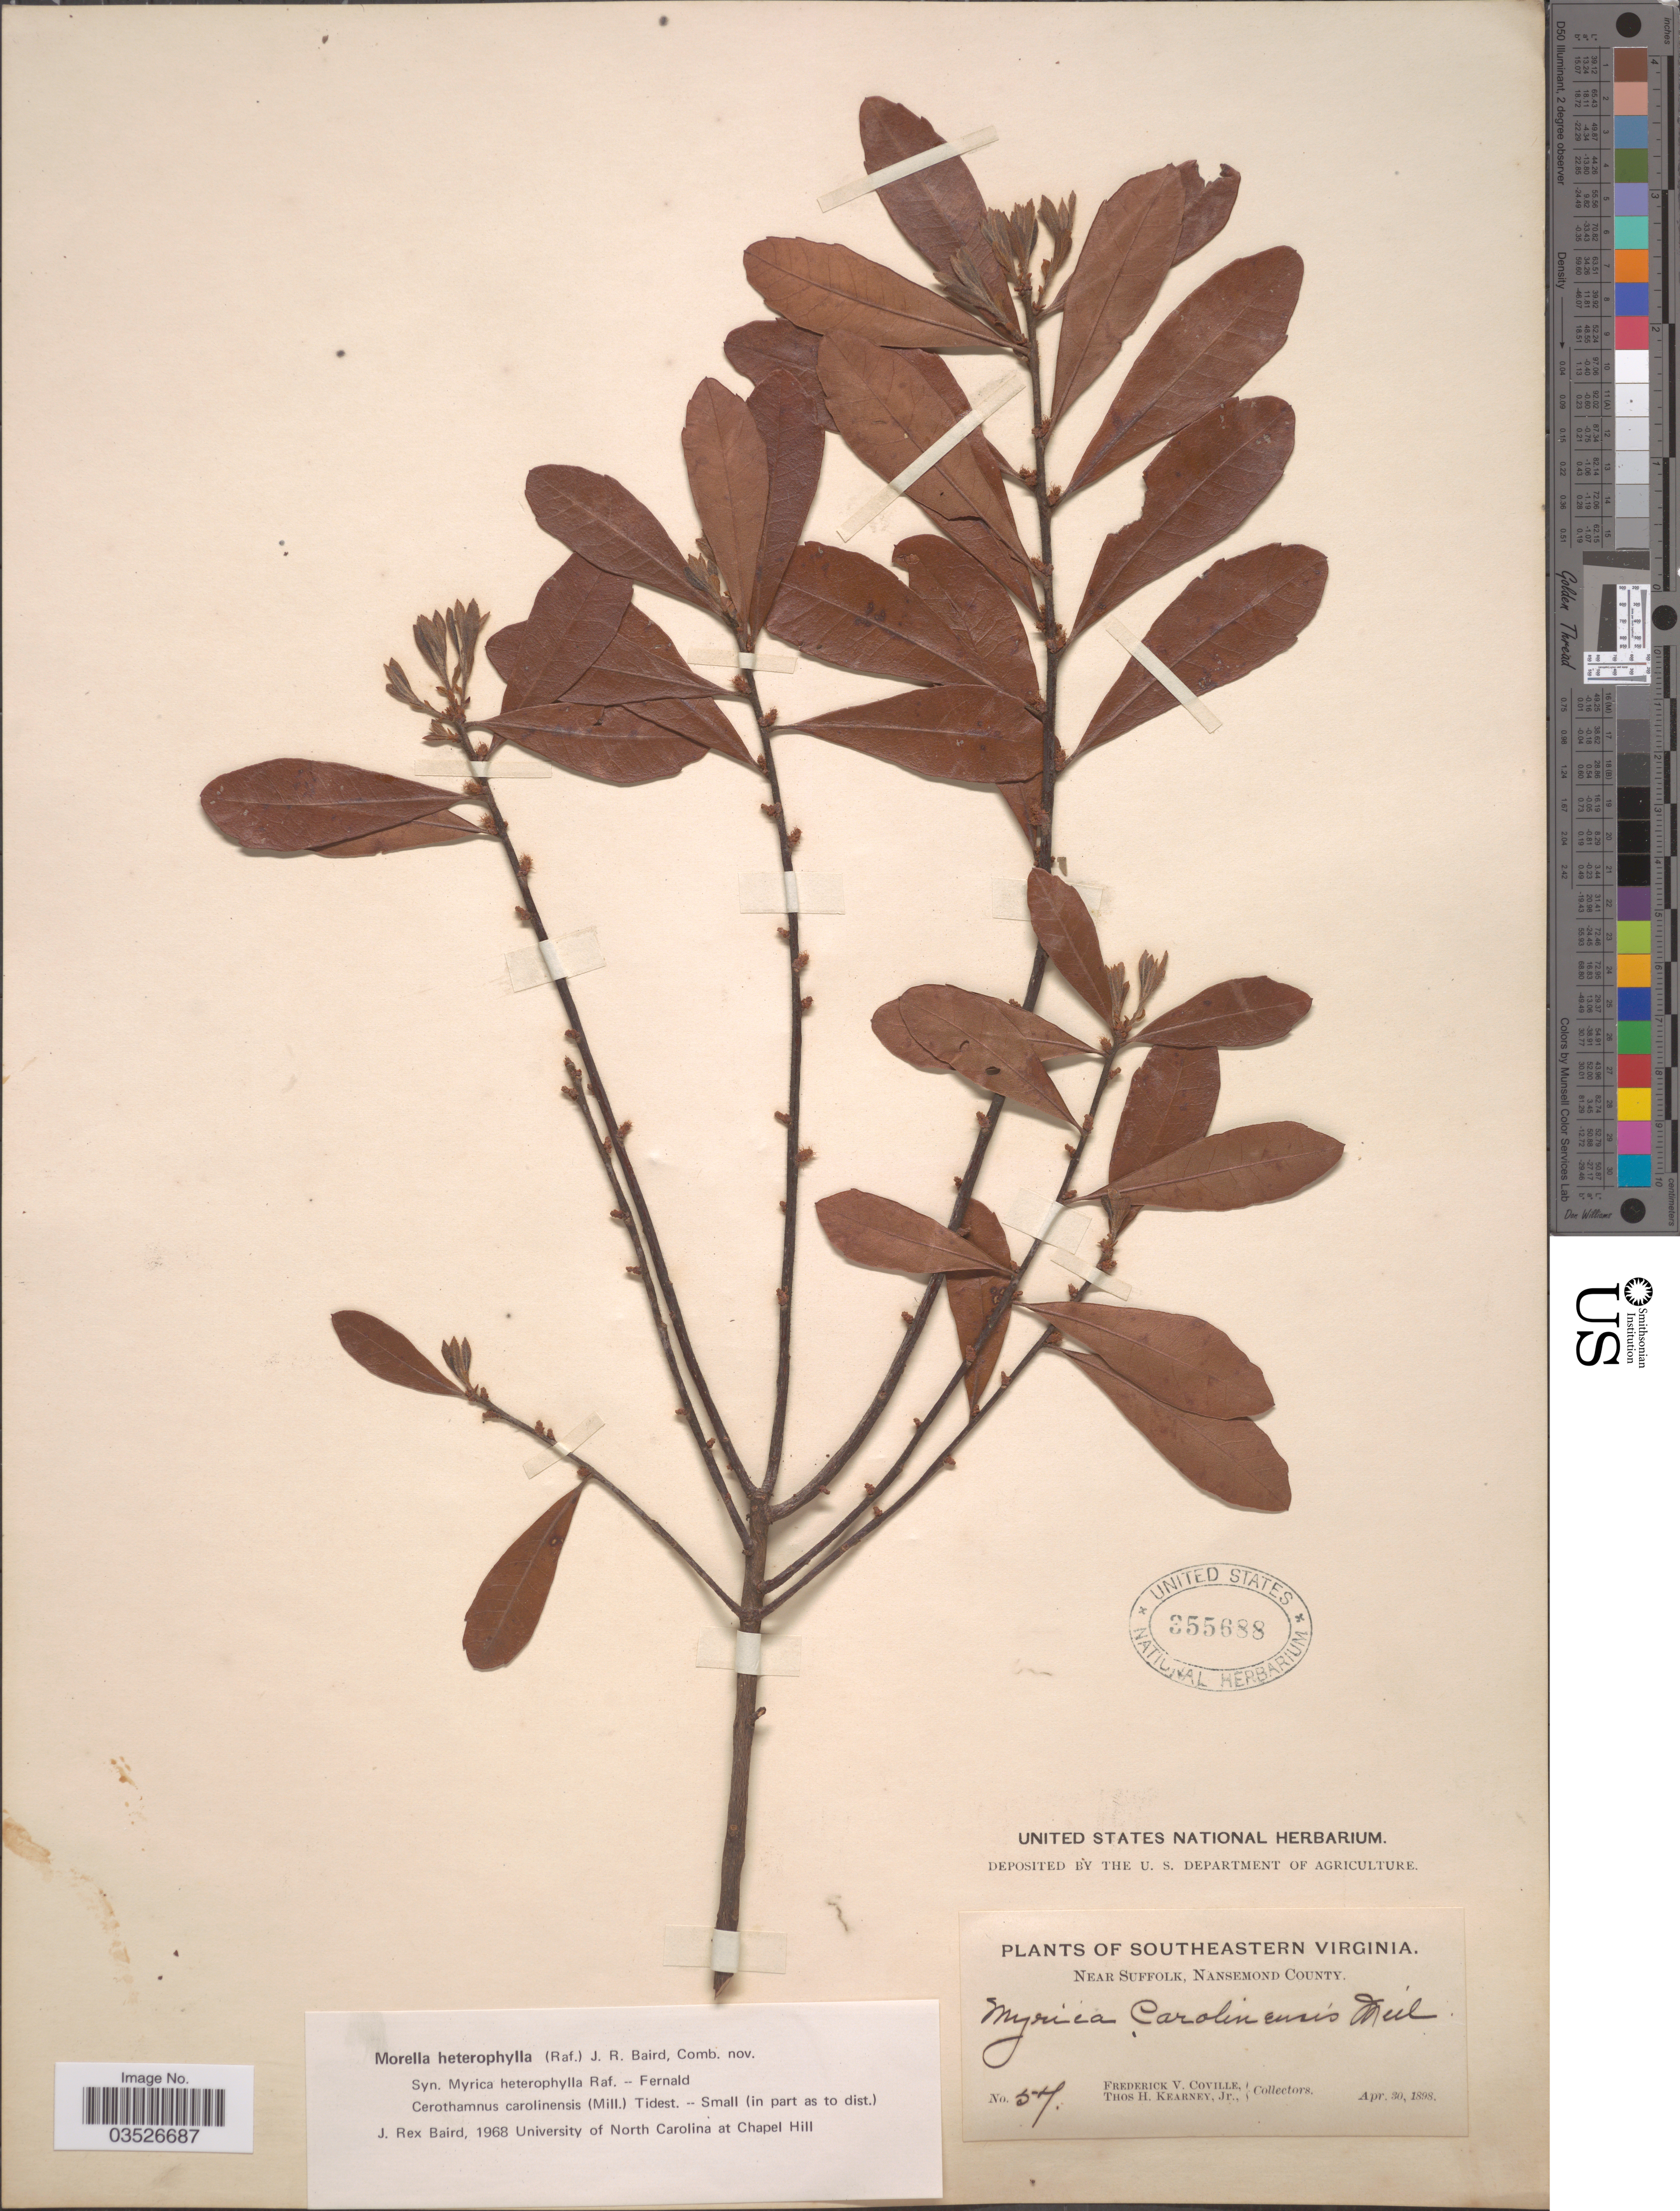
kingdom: Plantae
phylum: Tracheophyta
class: Magnoliopsida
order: Fagales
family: Myricaceae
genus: Morella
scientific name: Morella caroliniensis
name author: (Mill.) Small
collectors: F. V. Coville & T. H. Kearney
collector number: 57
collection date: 1898-04-30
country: United States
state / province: Virginia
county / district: City of Suffolk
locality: Southeastern Virginia. Near Suffolk, Nansemond County.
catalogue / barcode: US 355688